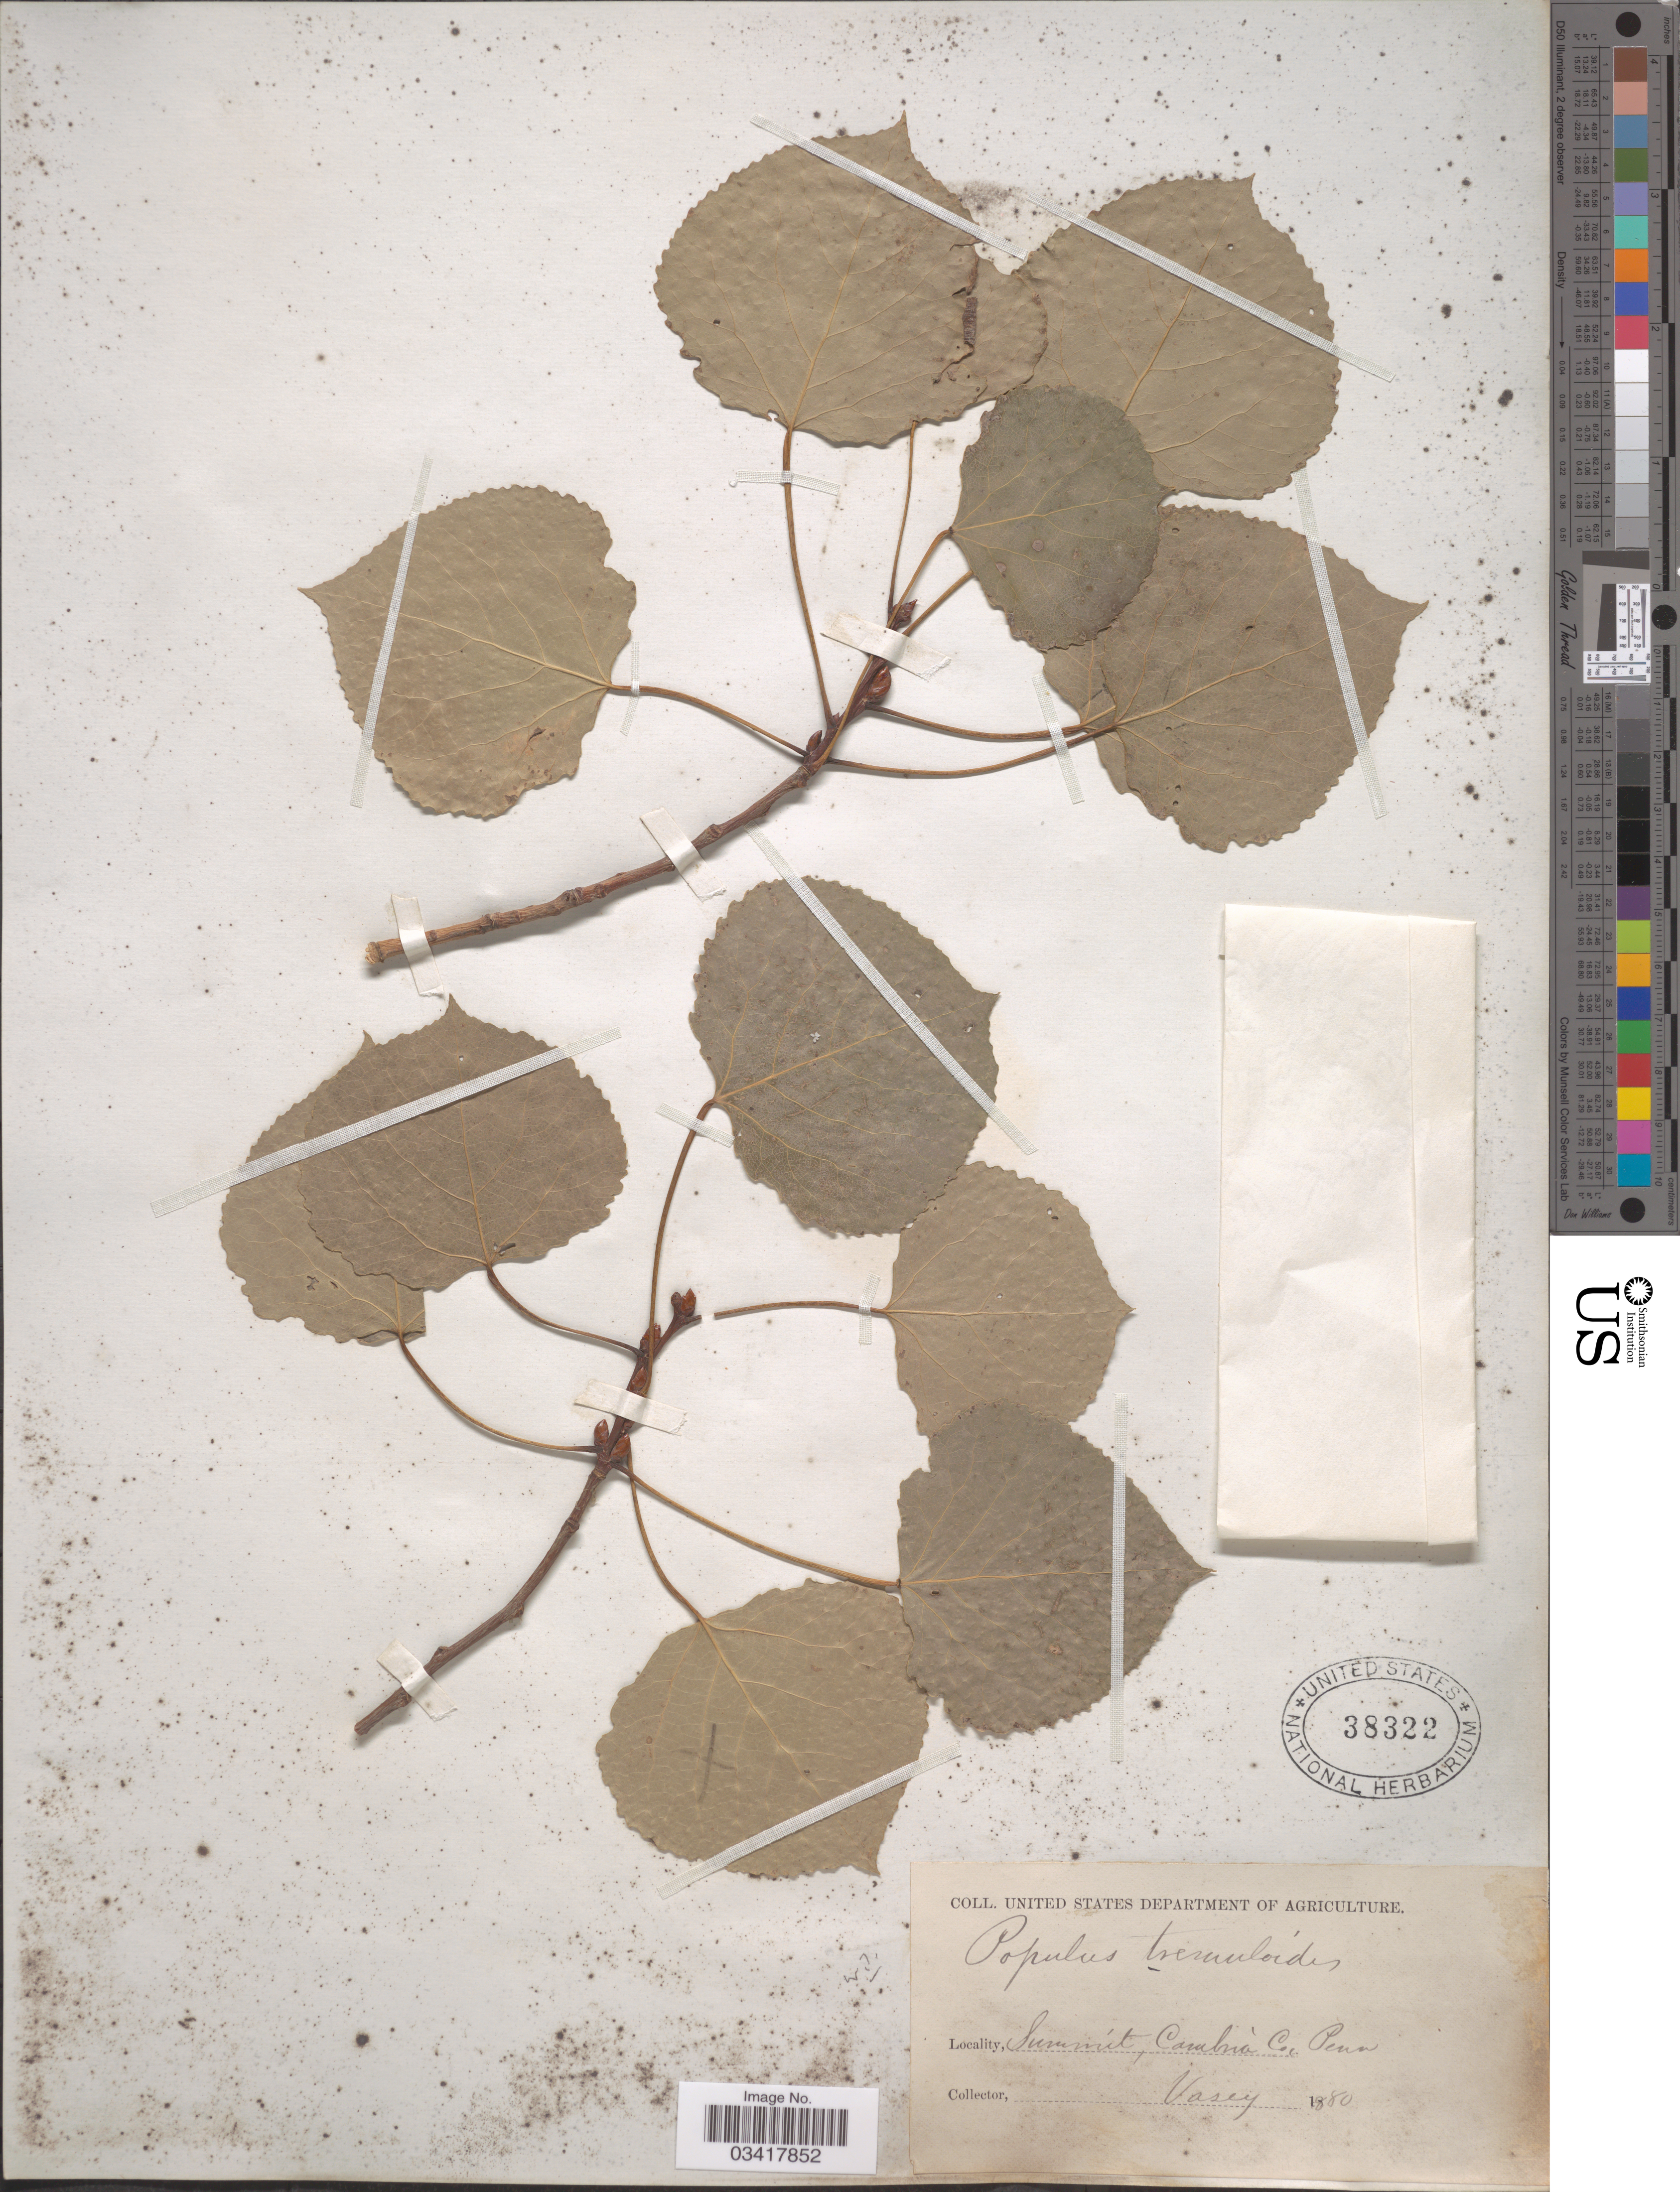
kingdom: Plantae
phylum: Tracheophyta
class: Magnoliopsida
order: Malpighiales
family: Salicaceae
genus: Populus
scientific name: Populus tremuloides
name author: Michx.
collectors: Vasey, --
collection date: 1880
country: United States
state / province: Pennsylvania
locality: Summit, Cambria Co.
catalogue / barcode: US 38322